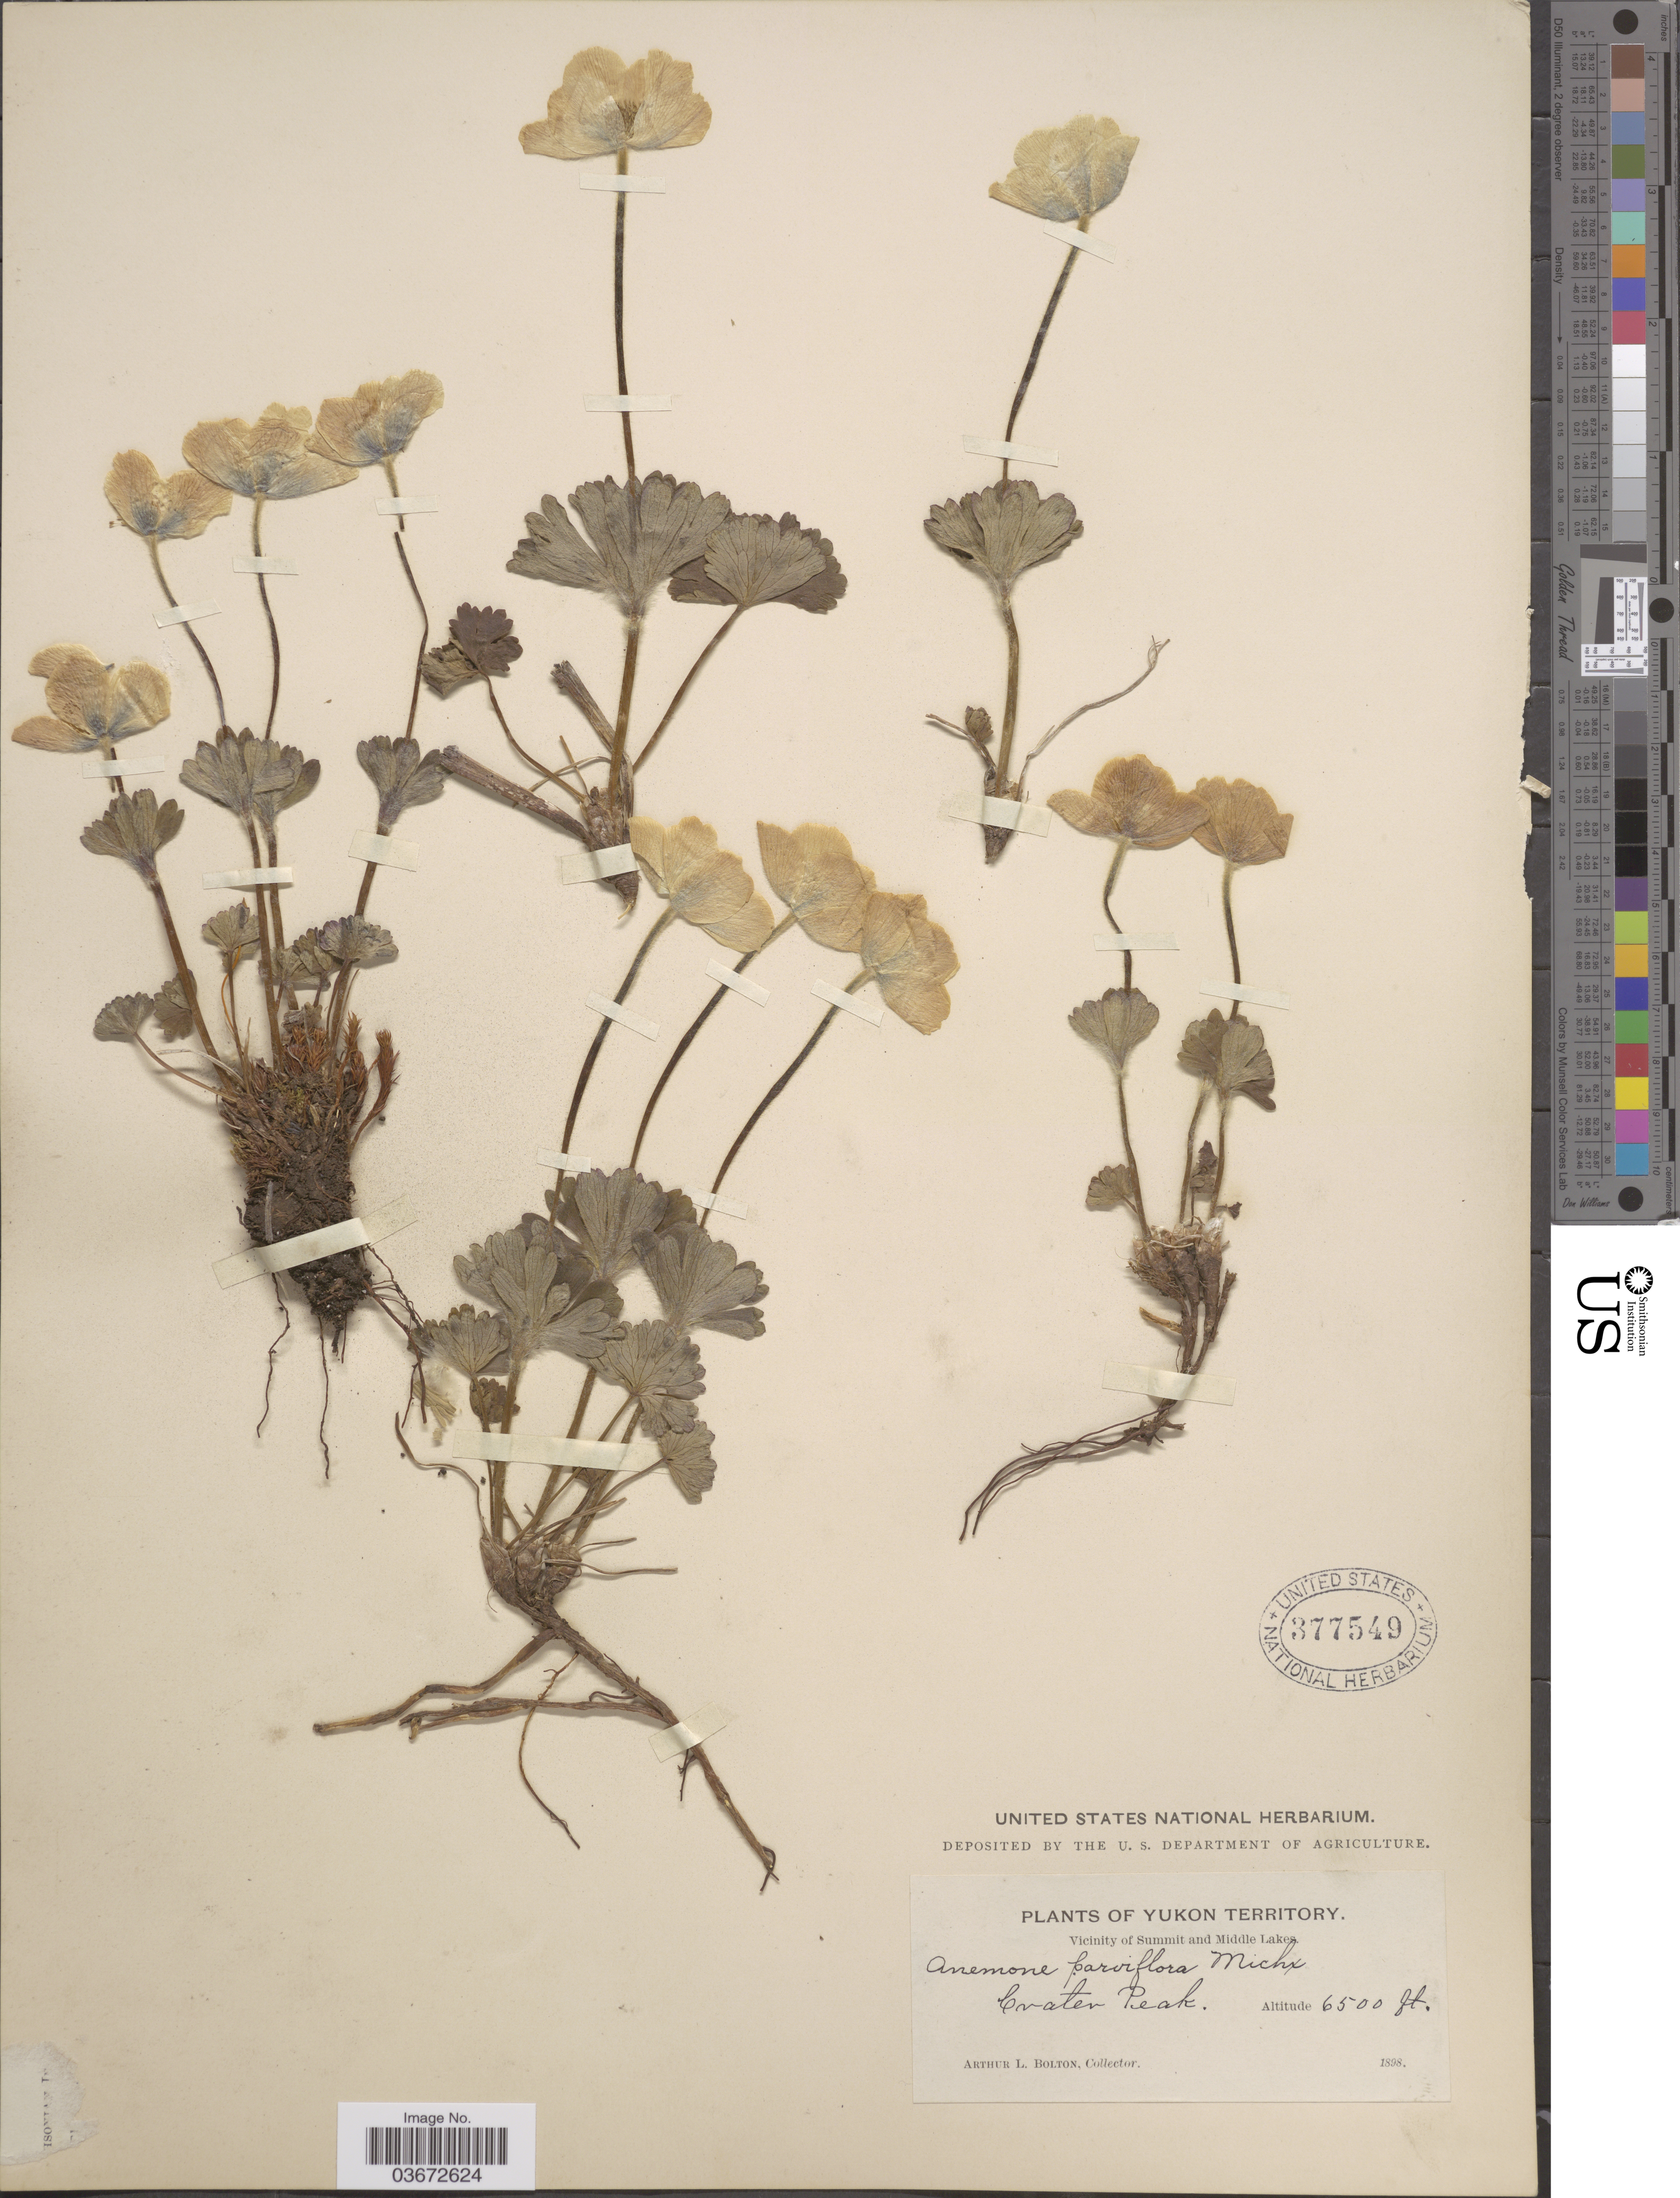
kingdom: Plantae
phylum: Tracheophyta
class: Magnoliopsida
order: Ranunculales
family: Ranunculaceae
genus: Anemone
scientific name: Anemone parviflora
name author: Michx.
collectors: A. Bolton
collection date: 1898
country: Canada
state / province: Yukon Territory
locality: Vicinity of Summit and Middle Lakes. Crater Peak.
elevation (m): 1981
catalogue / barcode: US 377549